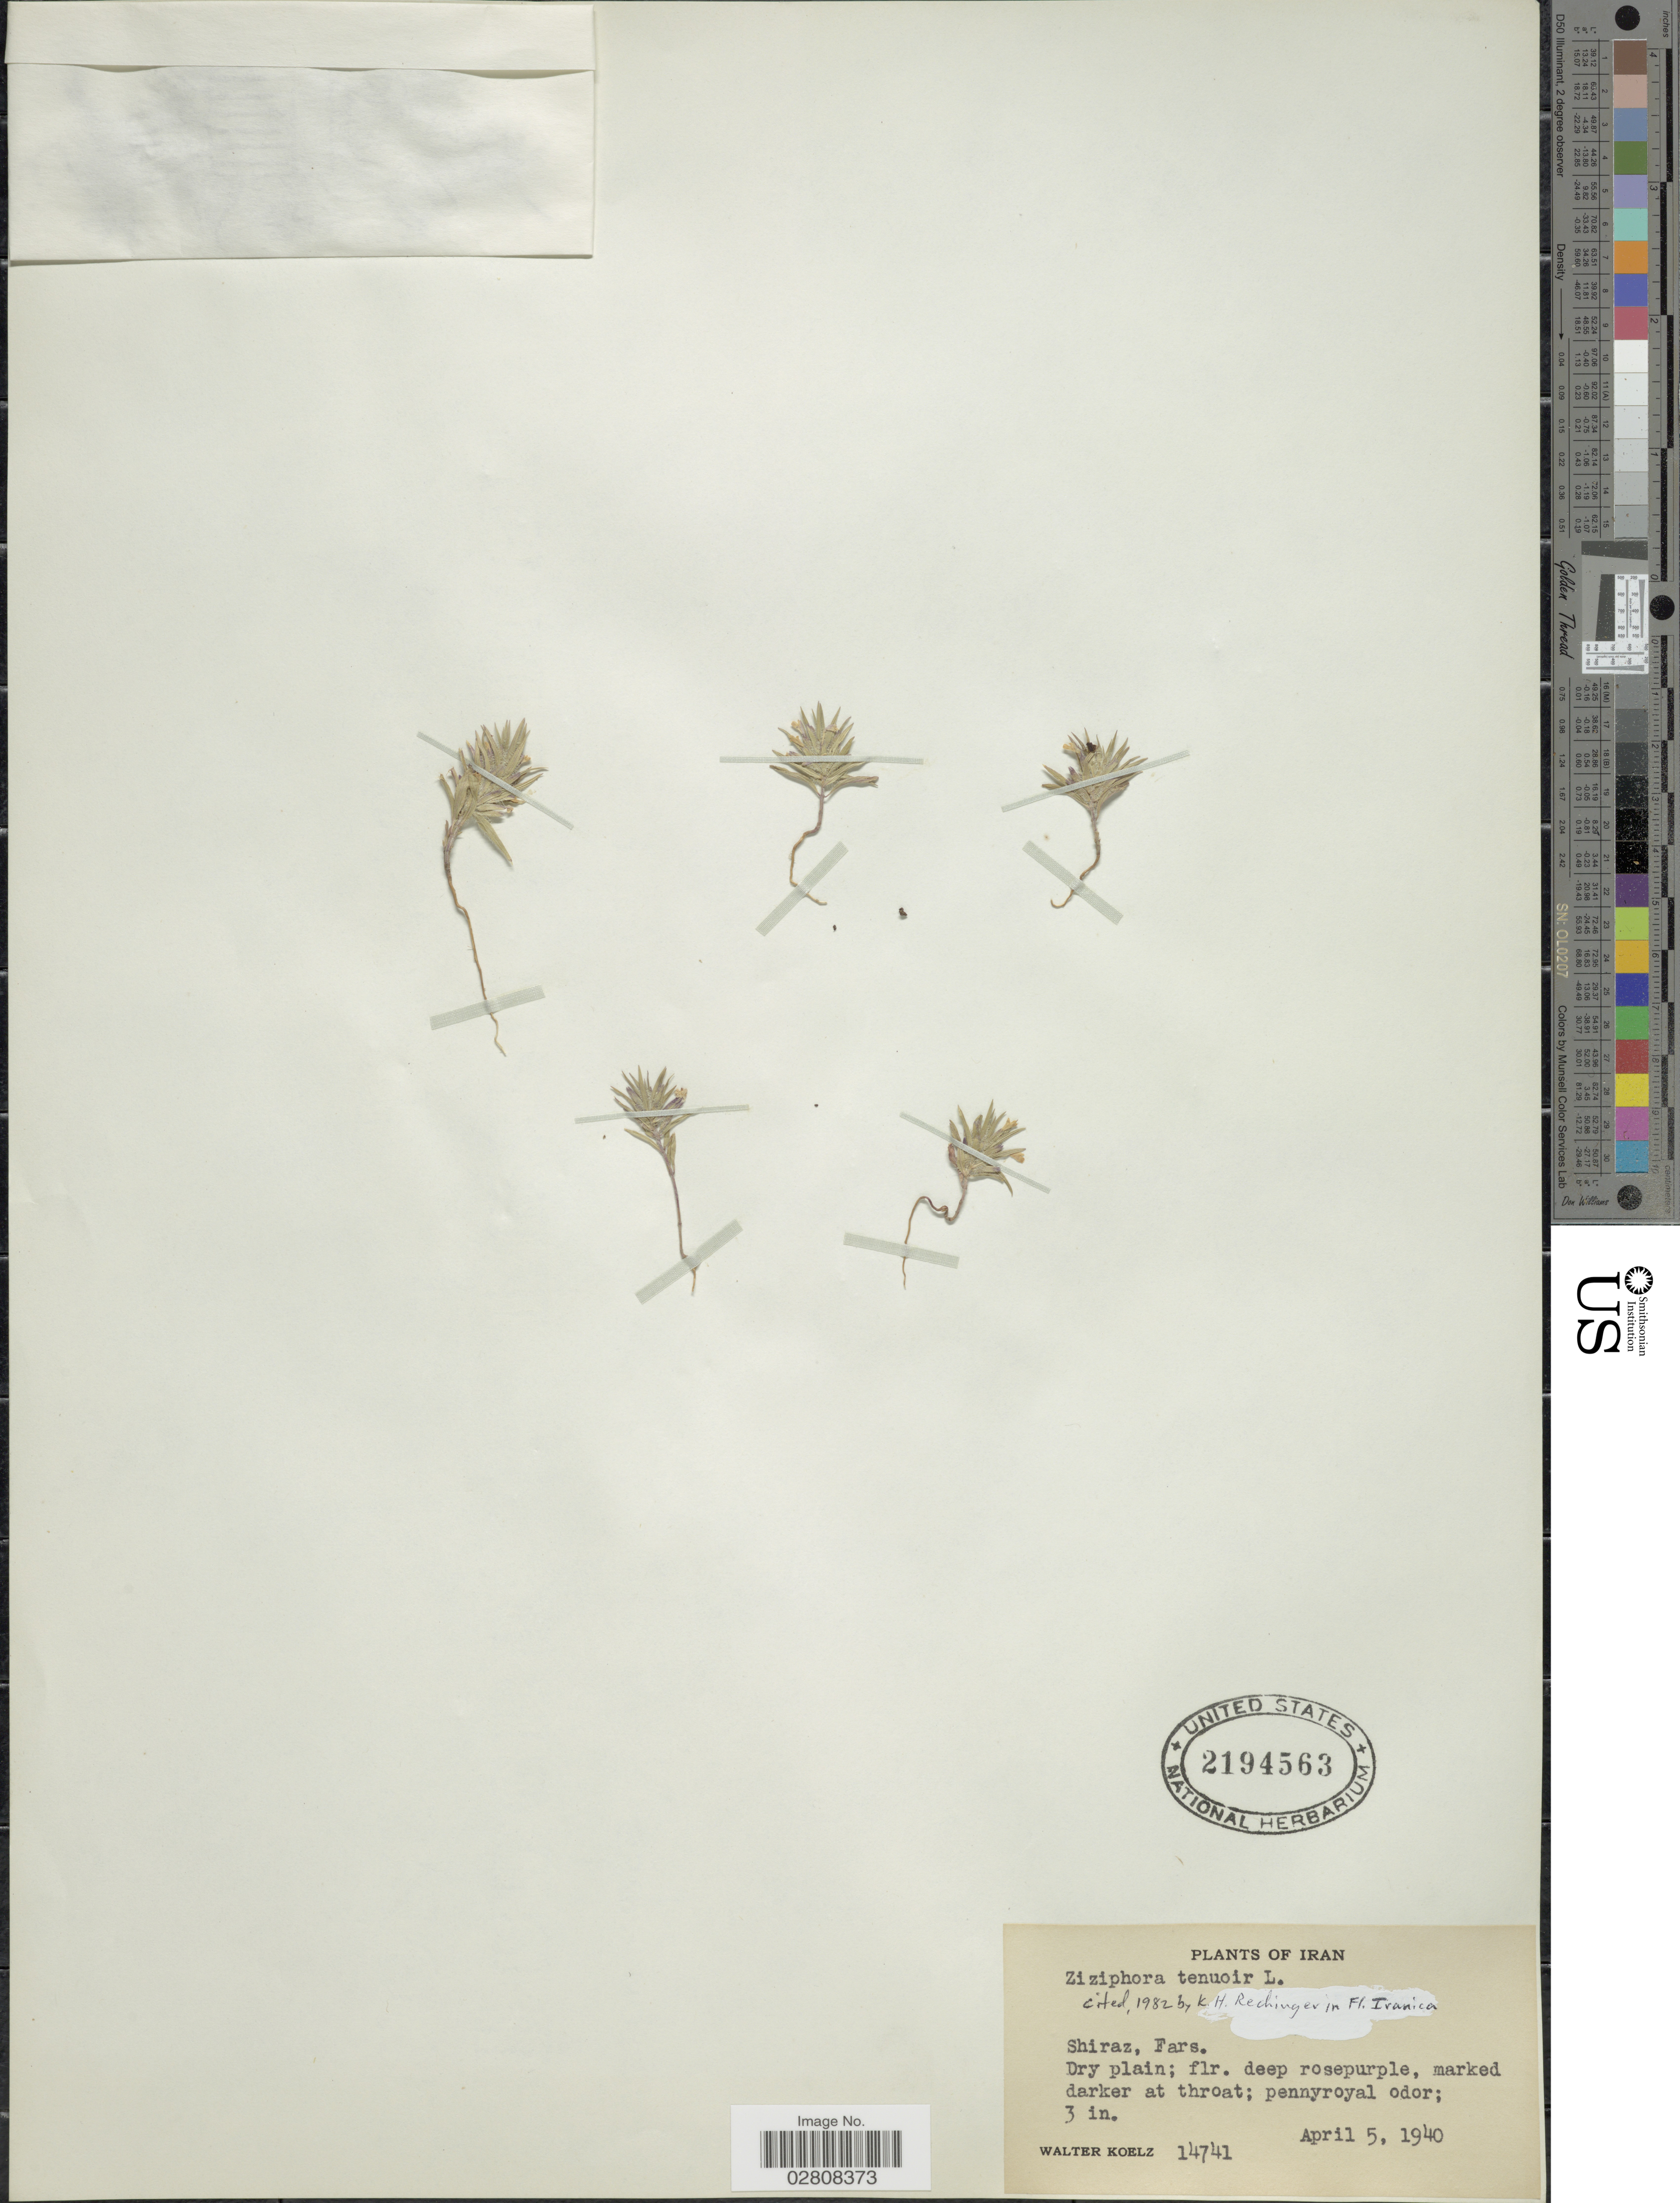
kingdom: Plantae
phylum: Tracheophyta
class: Magnoliopsida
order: Lamiales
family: Lamiaceae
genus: Ziziphora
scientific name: Ziziphora tenuior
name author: L.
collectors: W. N. Koelz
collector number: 14741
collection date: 1940-04-05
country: Iran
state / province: Fars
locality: Shiraz.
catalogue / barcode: US 2194563